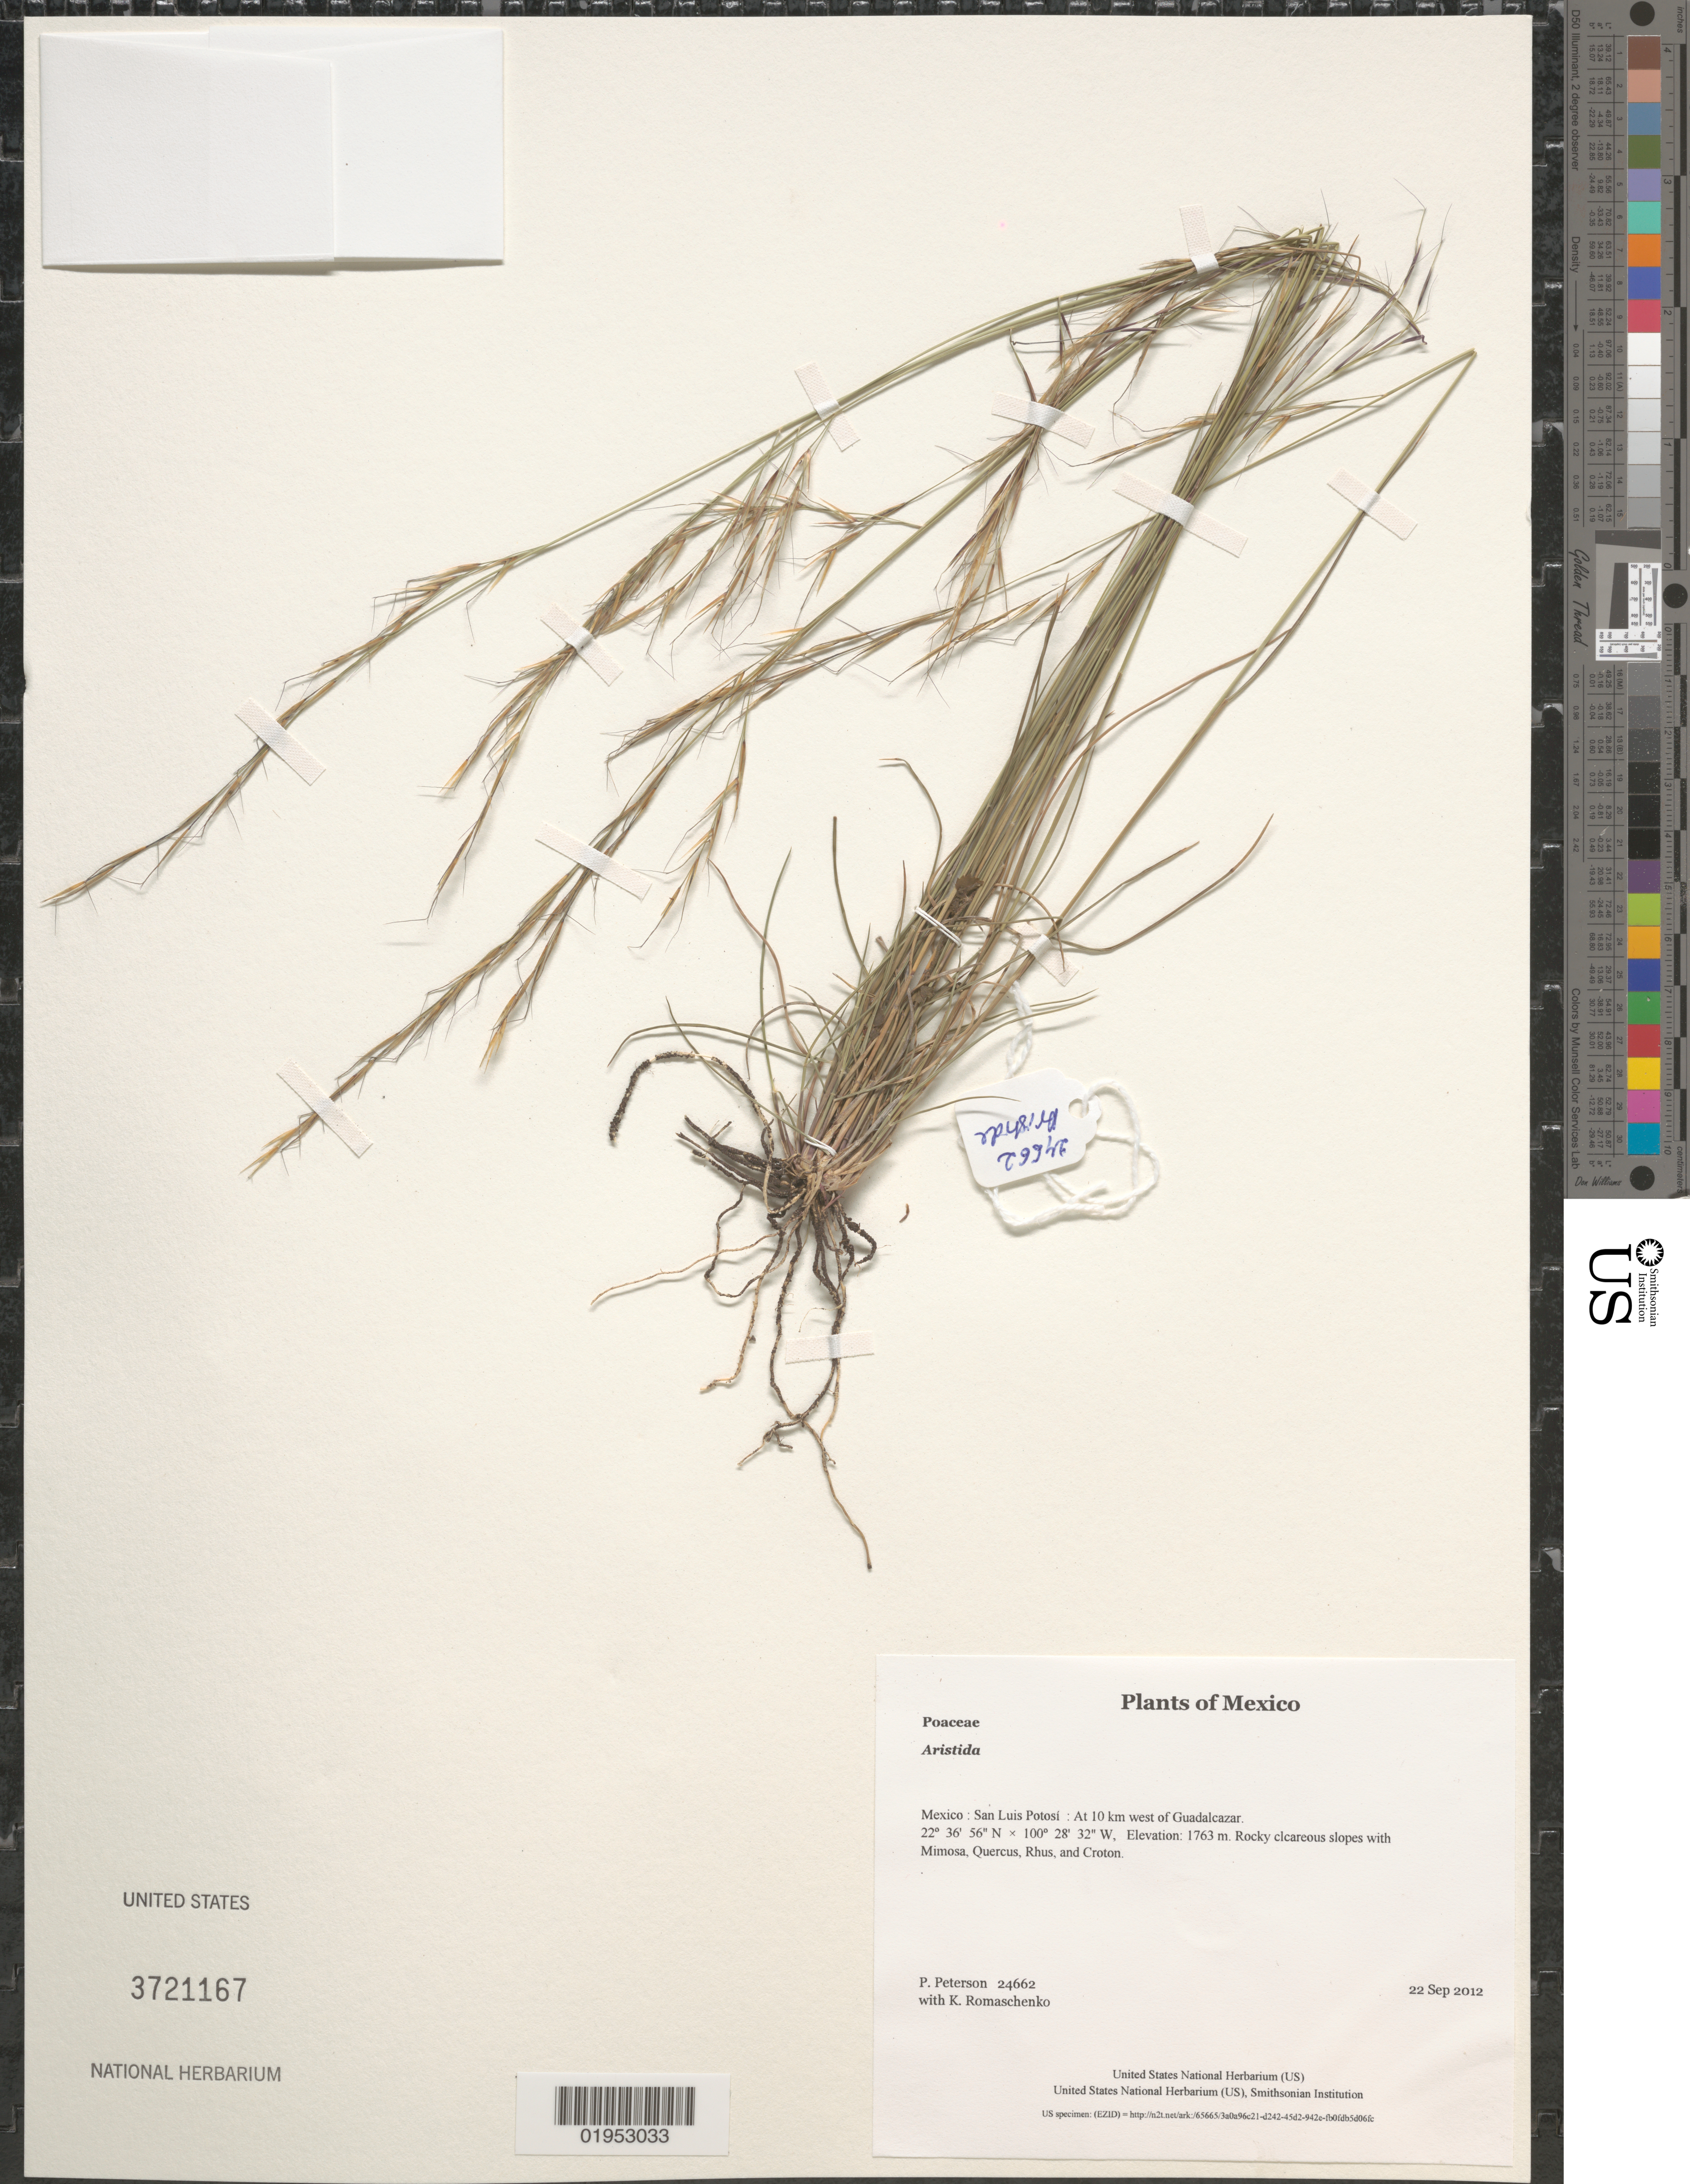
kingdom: Plantae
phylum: Tracheophyta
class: Liliopsida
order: Poales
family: Poaceae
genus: Aristida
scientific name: Aristida sp.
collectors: P. M. Peterson & K. Romaschenko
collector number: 24662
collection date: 2012-09-22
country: Mexico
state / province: San Luis Potosí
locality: At 10 km west of Guadalcazar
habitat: Rocky clcareous slopes with Mimosa, Quercus, Rhus, and Croton.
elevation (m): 1763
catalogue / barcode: US 3721167